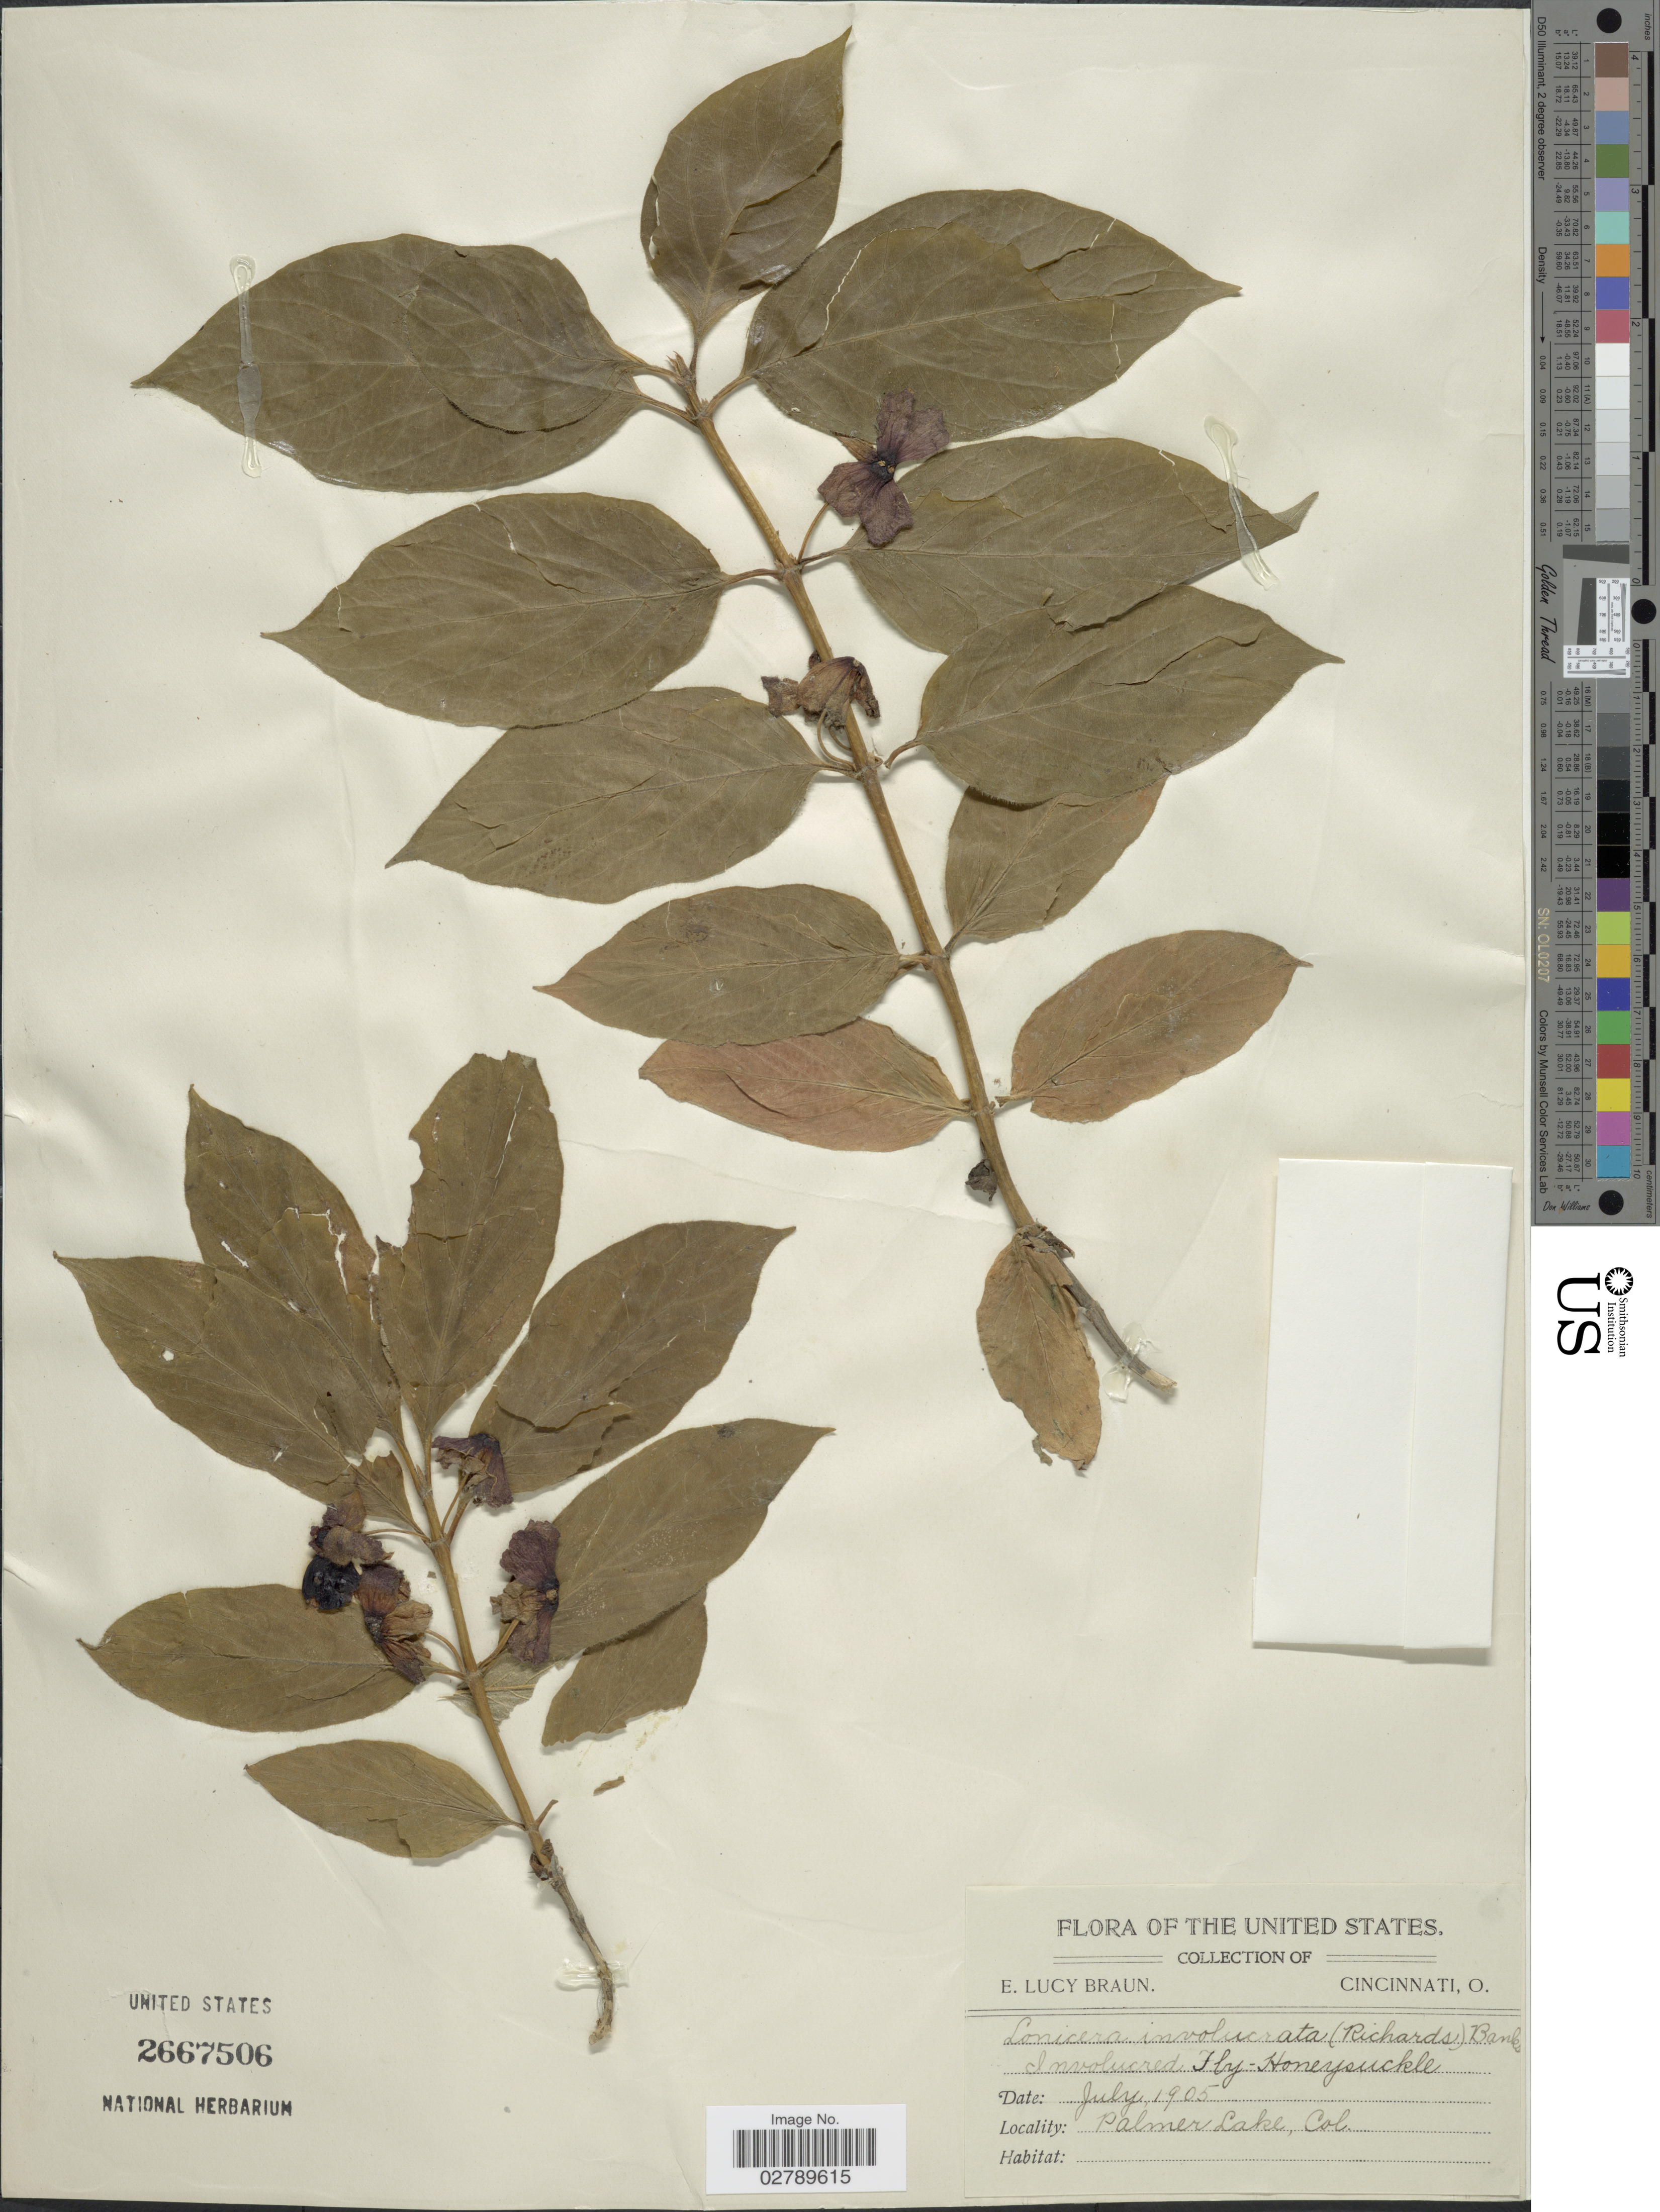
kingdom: Plantae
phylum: Tracheophyta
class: Magnoliopsida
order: Dipsacales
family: Caprifoliaceae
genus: Lonicera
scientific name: Lonicera involucrata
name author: (Richardson) Banks ex Spreng.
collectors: E. L. Braun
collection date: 1905-07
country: United States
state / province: Colorado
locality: Palmer Lake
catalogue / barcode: US 2667506